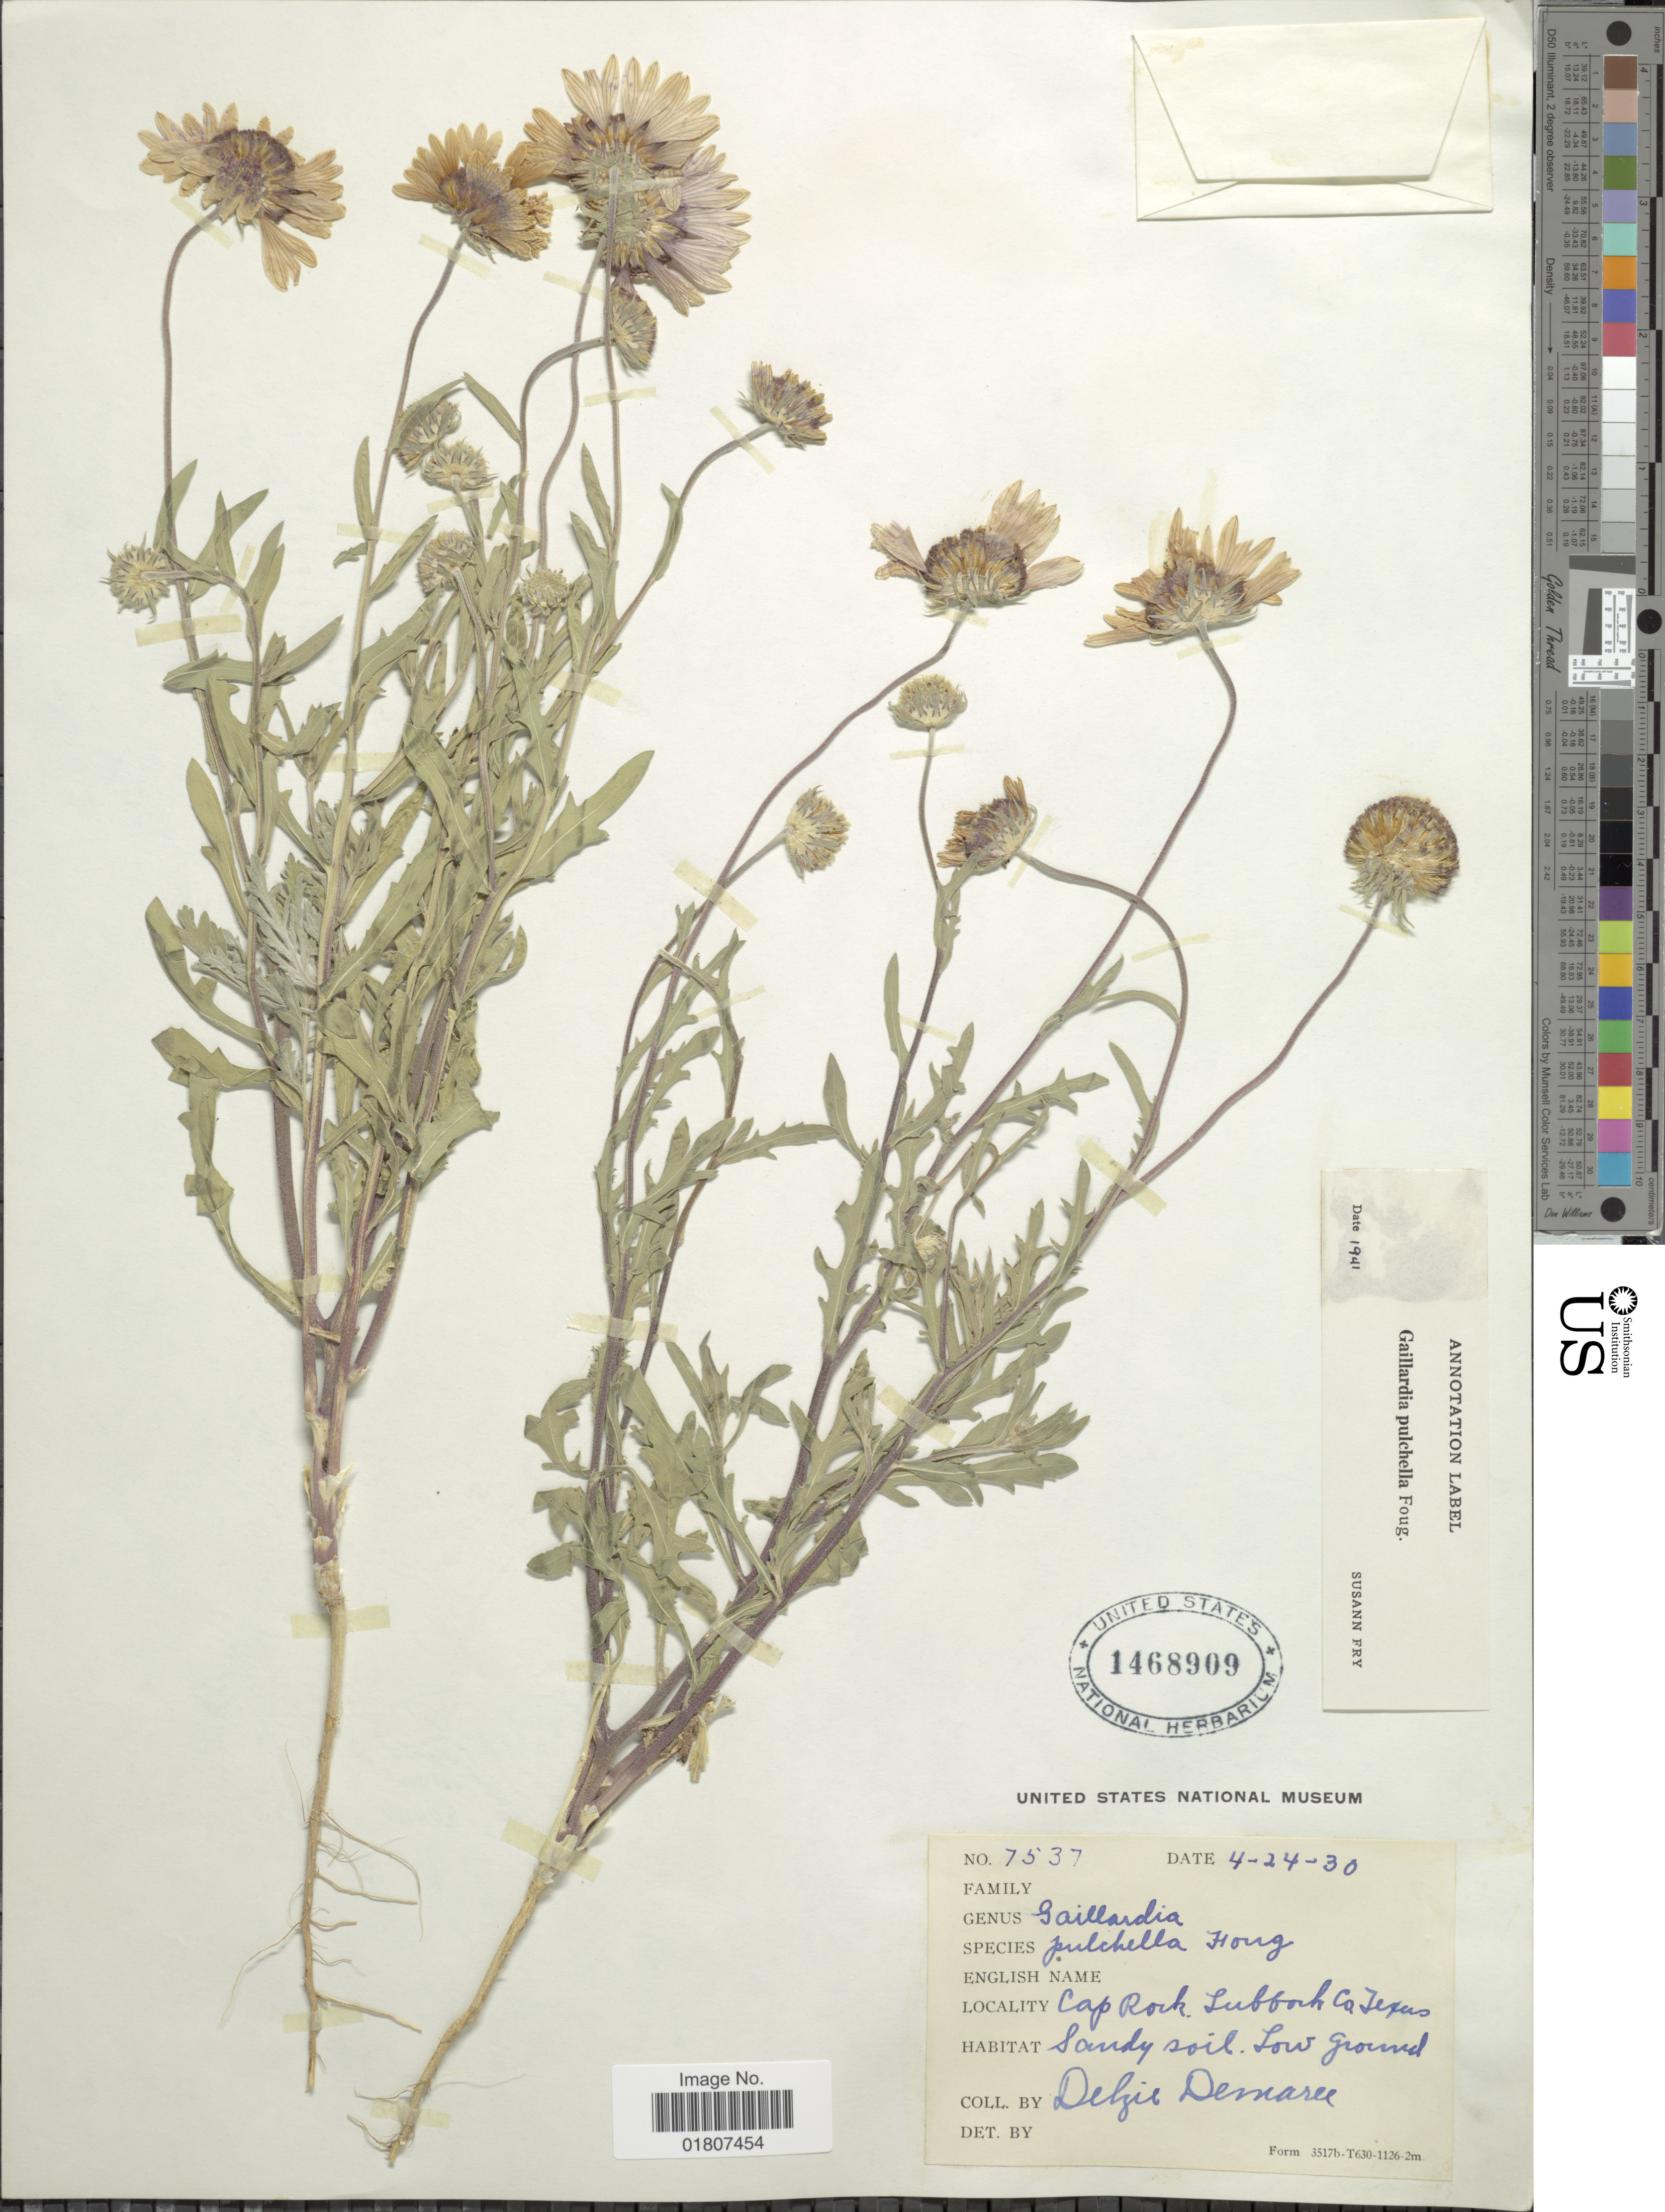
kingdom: Plantae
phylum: Tracheophyta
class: Magnoliopsida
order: Asterales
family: Asteraceae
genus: Gaillardia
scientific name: Gaillardia pulchella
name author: Foug.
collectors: D. Demaree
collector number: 7537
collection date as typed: Transcribed d/m/y: 24/4/30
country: United States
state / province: Texas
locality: Cap Rock. Suffolk Co.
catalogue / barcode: US 1468909